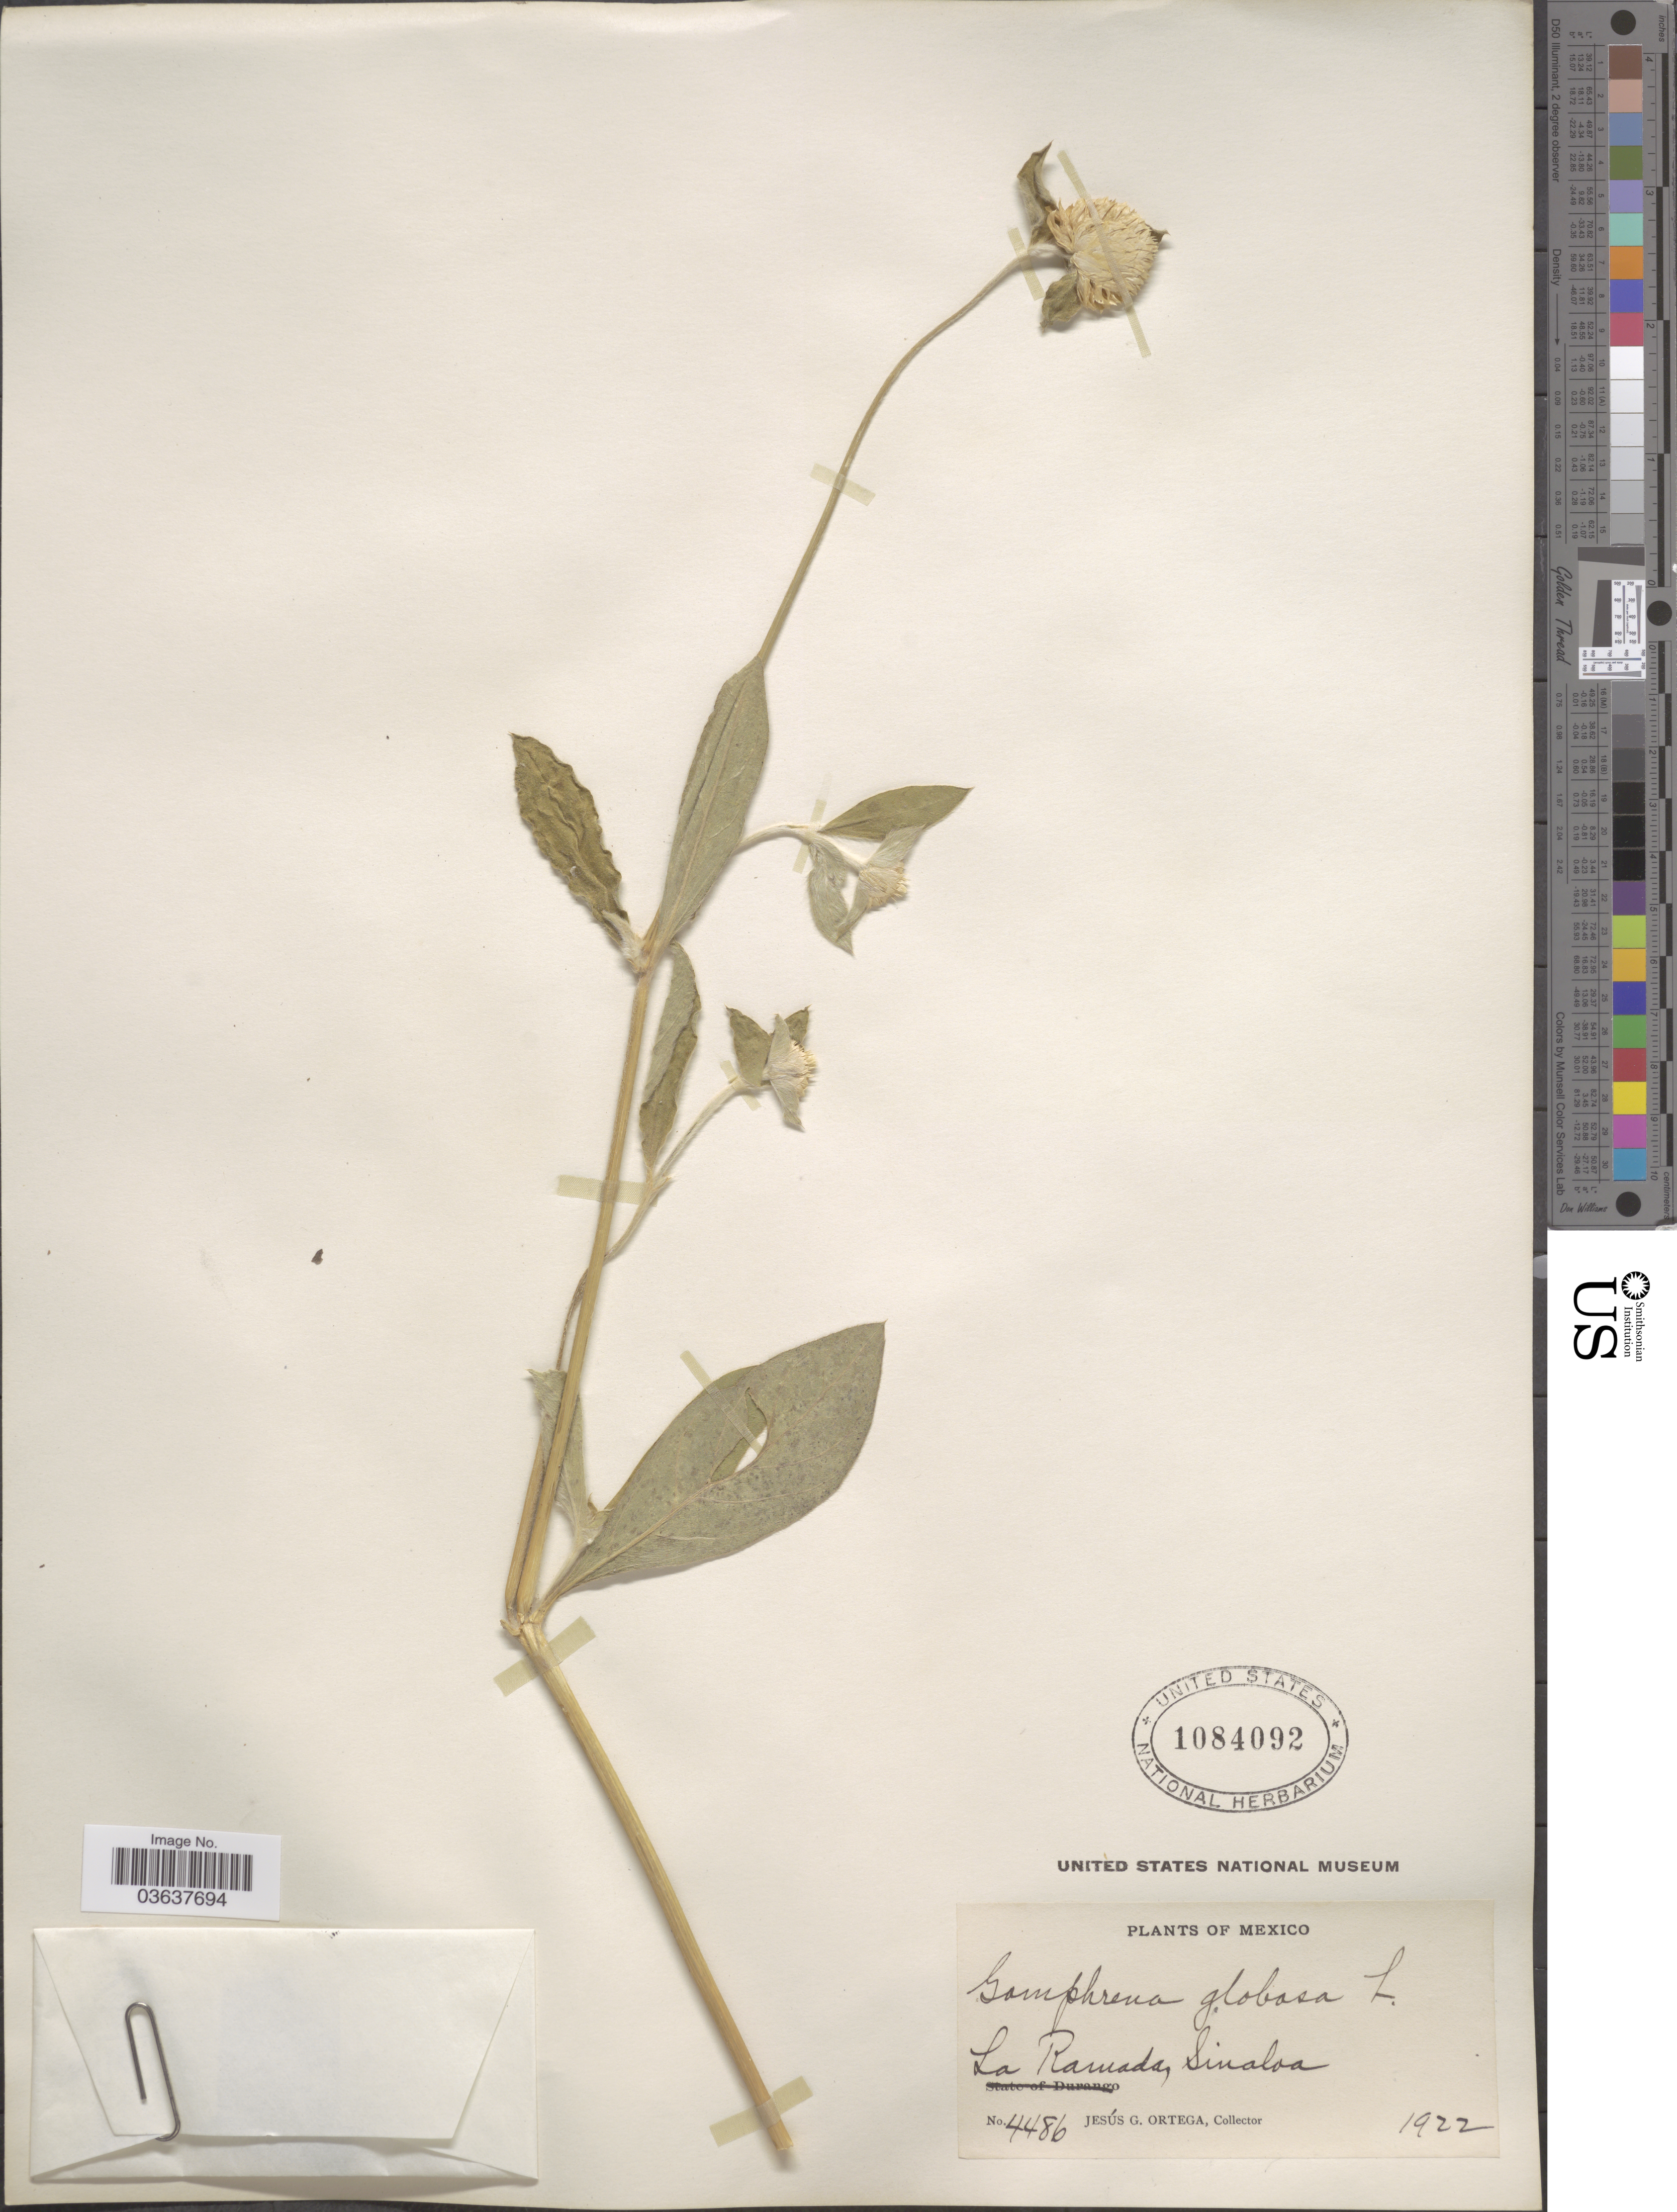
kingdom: Plantae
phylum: Tracheophyta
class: Magnoliopsida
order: Caryophyllales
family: Amaranthaceae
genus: Gomphrena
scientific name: Gomphrena globosa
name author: L.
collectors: J. Ortega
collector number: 4486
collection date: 1922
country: Mexico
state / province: Sinaloa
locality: La Ramada.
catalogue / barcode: US 1084092